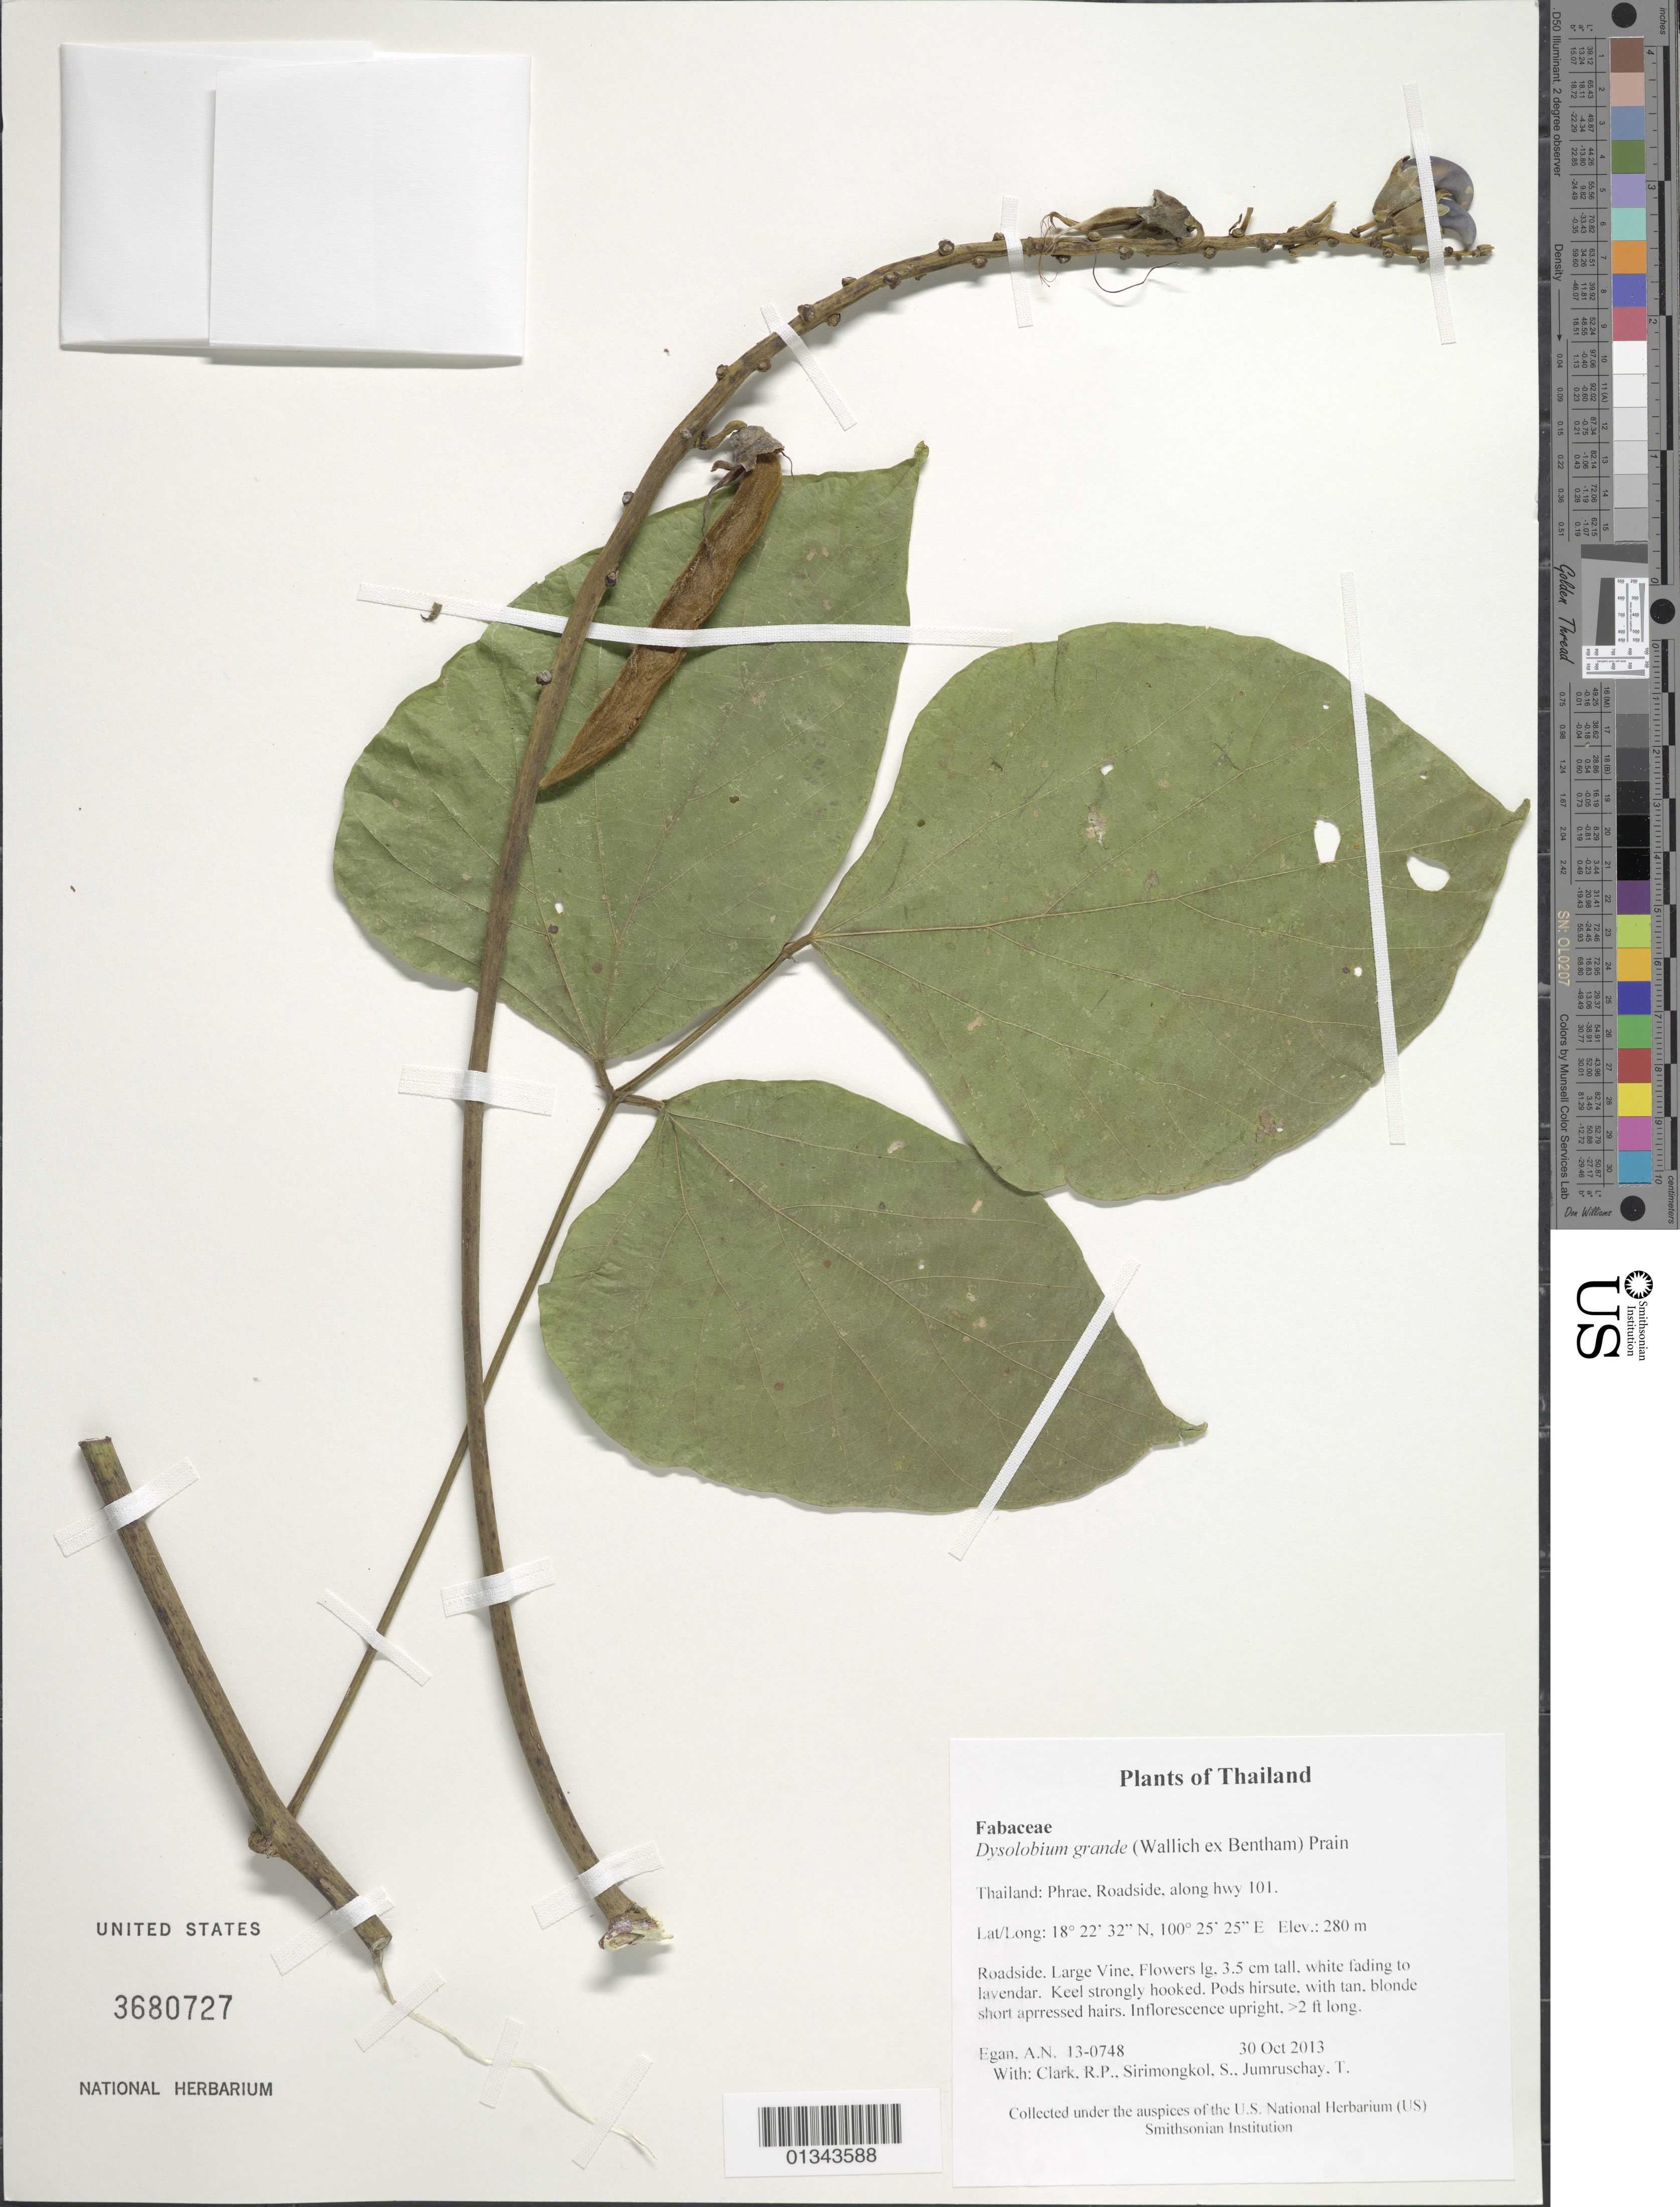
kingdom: Plantae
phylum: Tracheophyta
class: Magnoliopsida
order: Fabales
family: Fabaceae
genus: Dysolobium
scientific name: Dysolobium grande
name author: (Wall. ex Benth.) Prain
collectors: A. N. Egan, R. P. Clark, S. Sirimongkol & T. Jumruschay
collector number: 13-0748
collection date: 2013-10-30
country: Thailand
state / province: Phrae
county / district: Rong Kwang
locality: Roadside, along hwy 101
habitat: Roadside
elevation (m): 280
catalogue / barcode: US 3680727